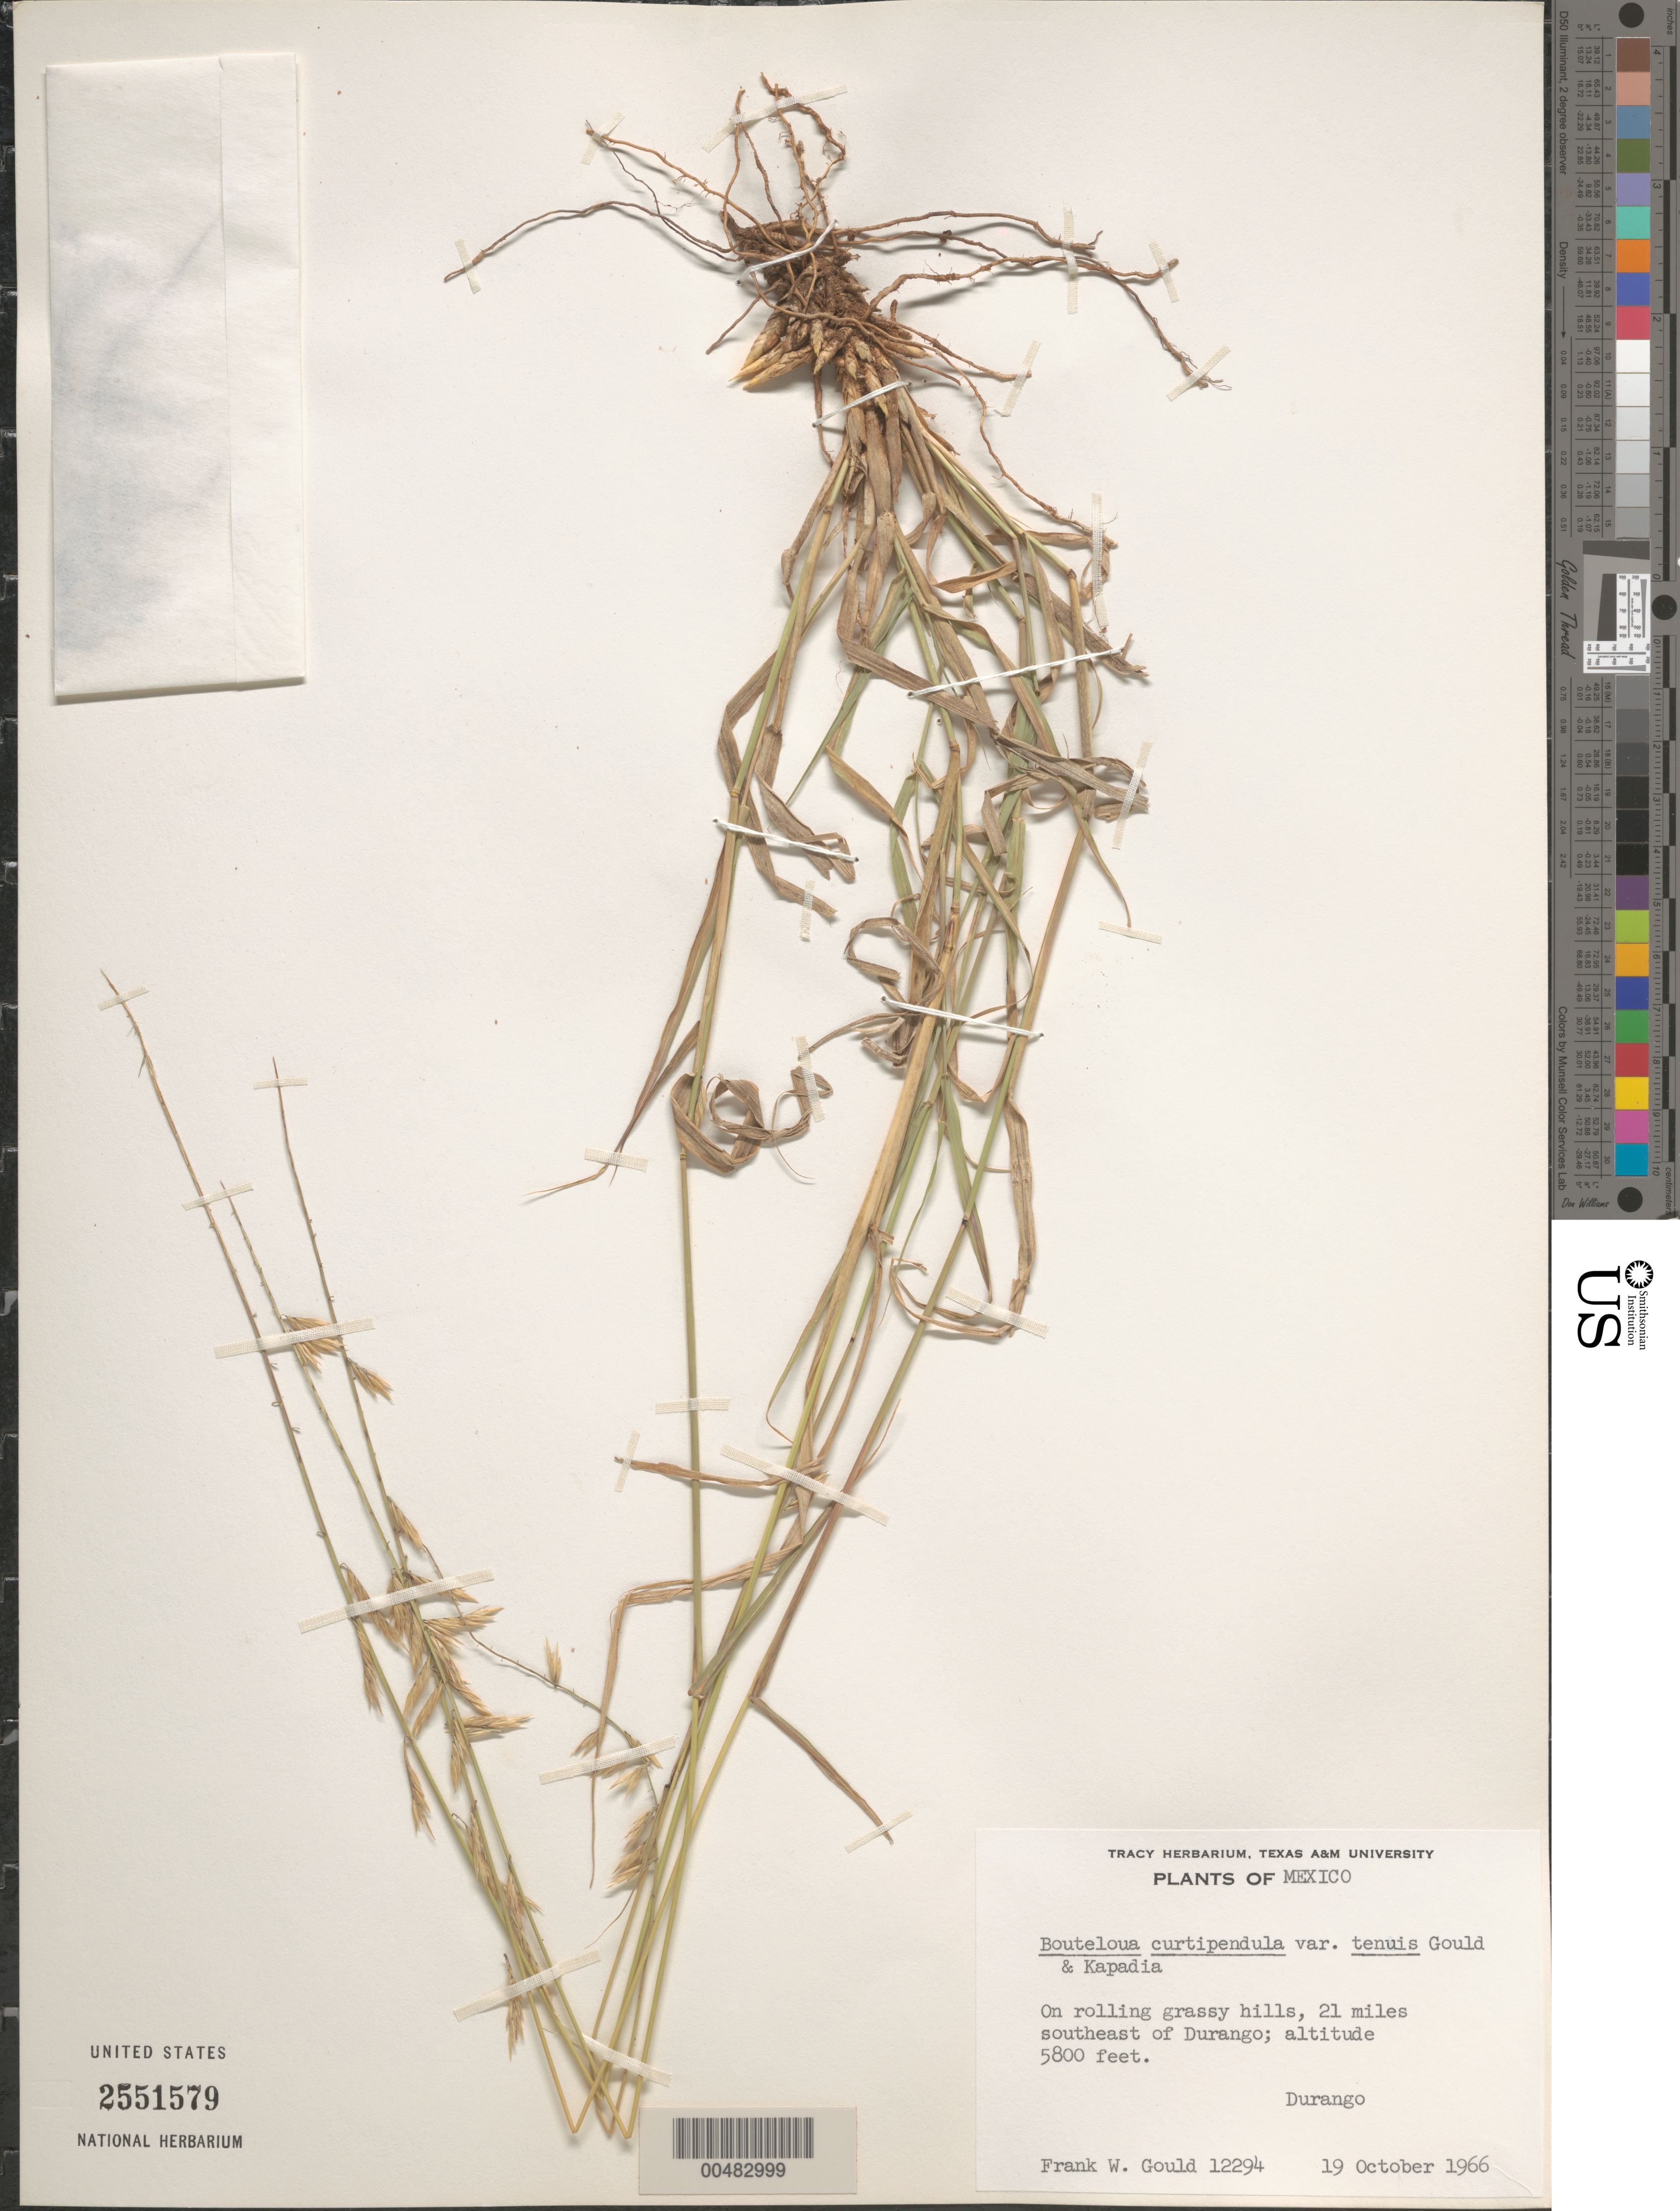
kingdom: Plantae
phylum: Tracheophyta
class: Liliopsida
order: Poales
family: Poaceae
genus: Bouteloua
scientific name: Bouteloua curtipendula var. tenuis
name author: Gould & Kapadia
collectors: F. W. Gould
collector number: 12294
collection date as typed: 19 Oct 1966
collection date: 1966-10-19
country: Mexico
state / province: Durango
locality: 21 mi SE of Durango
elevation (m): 1768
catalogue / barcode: US 2551579